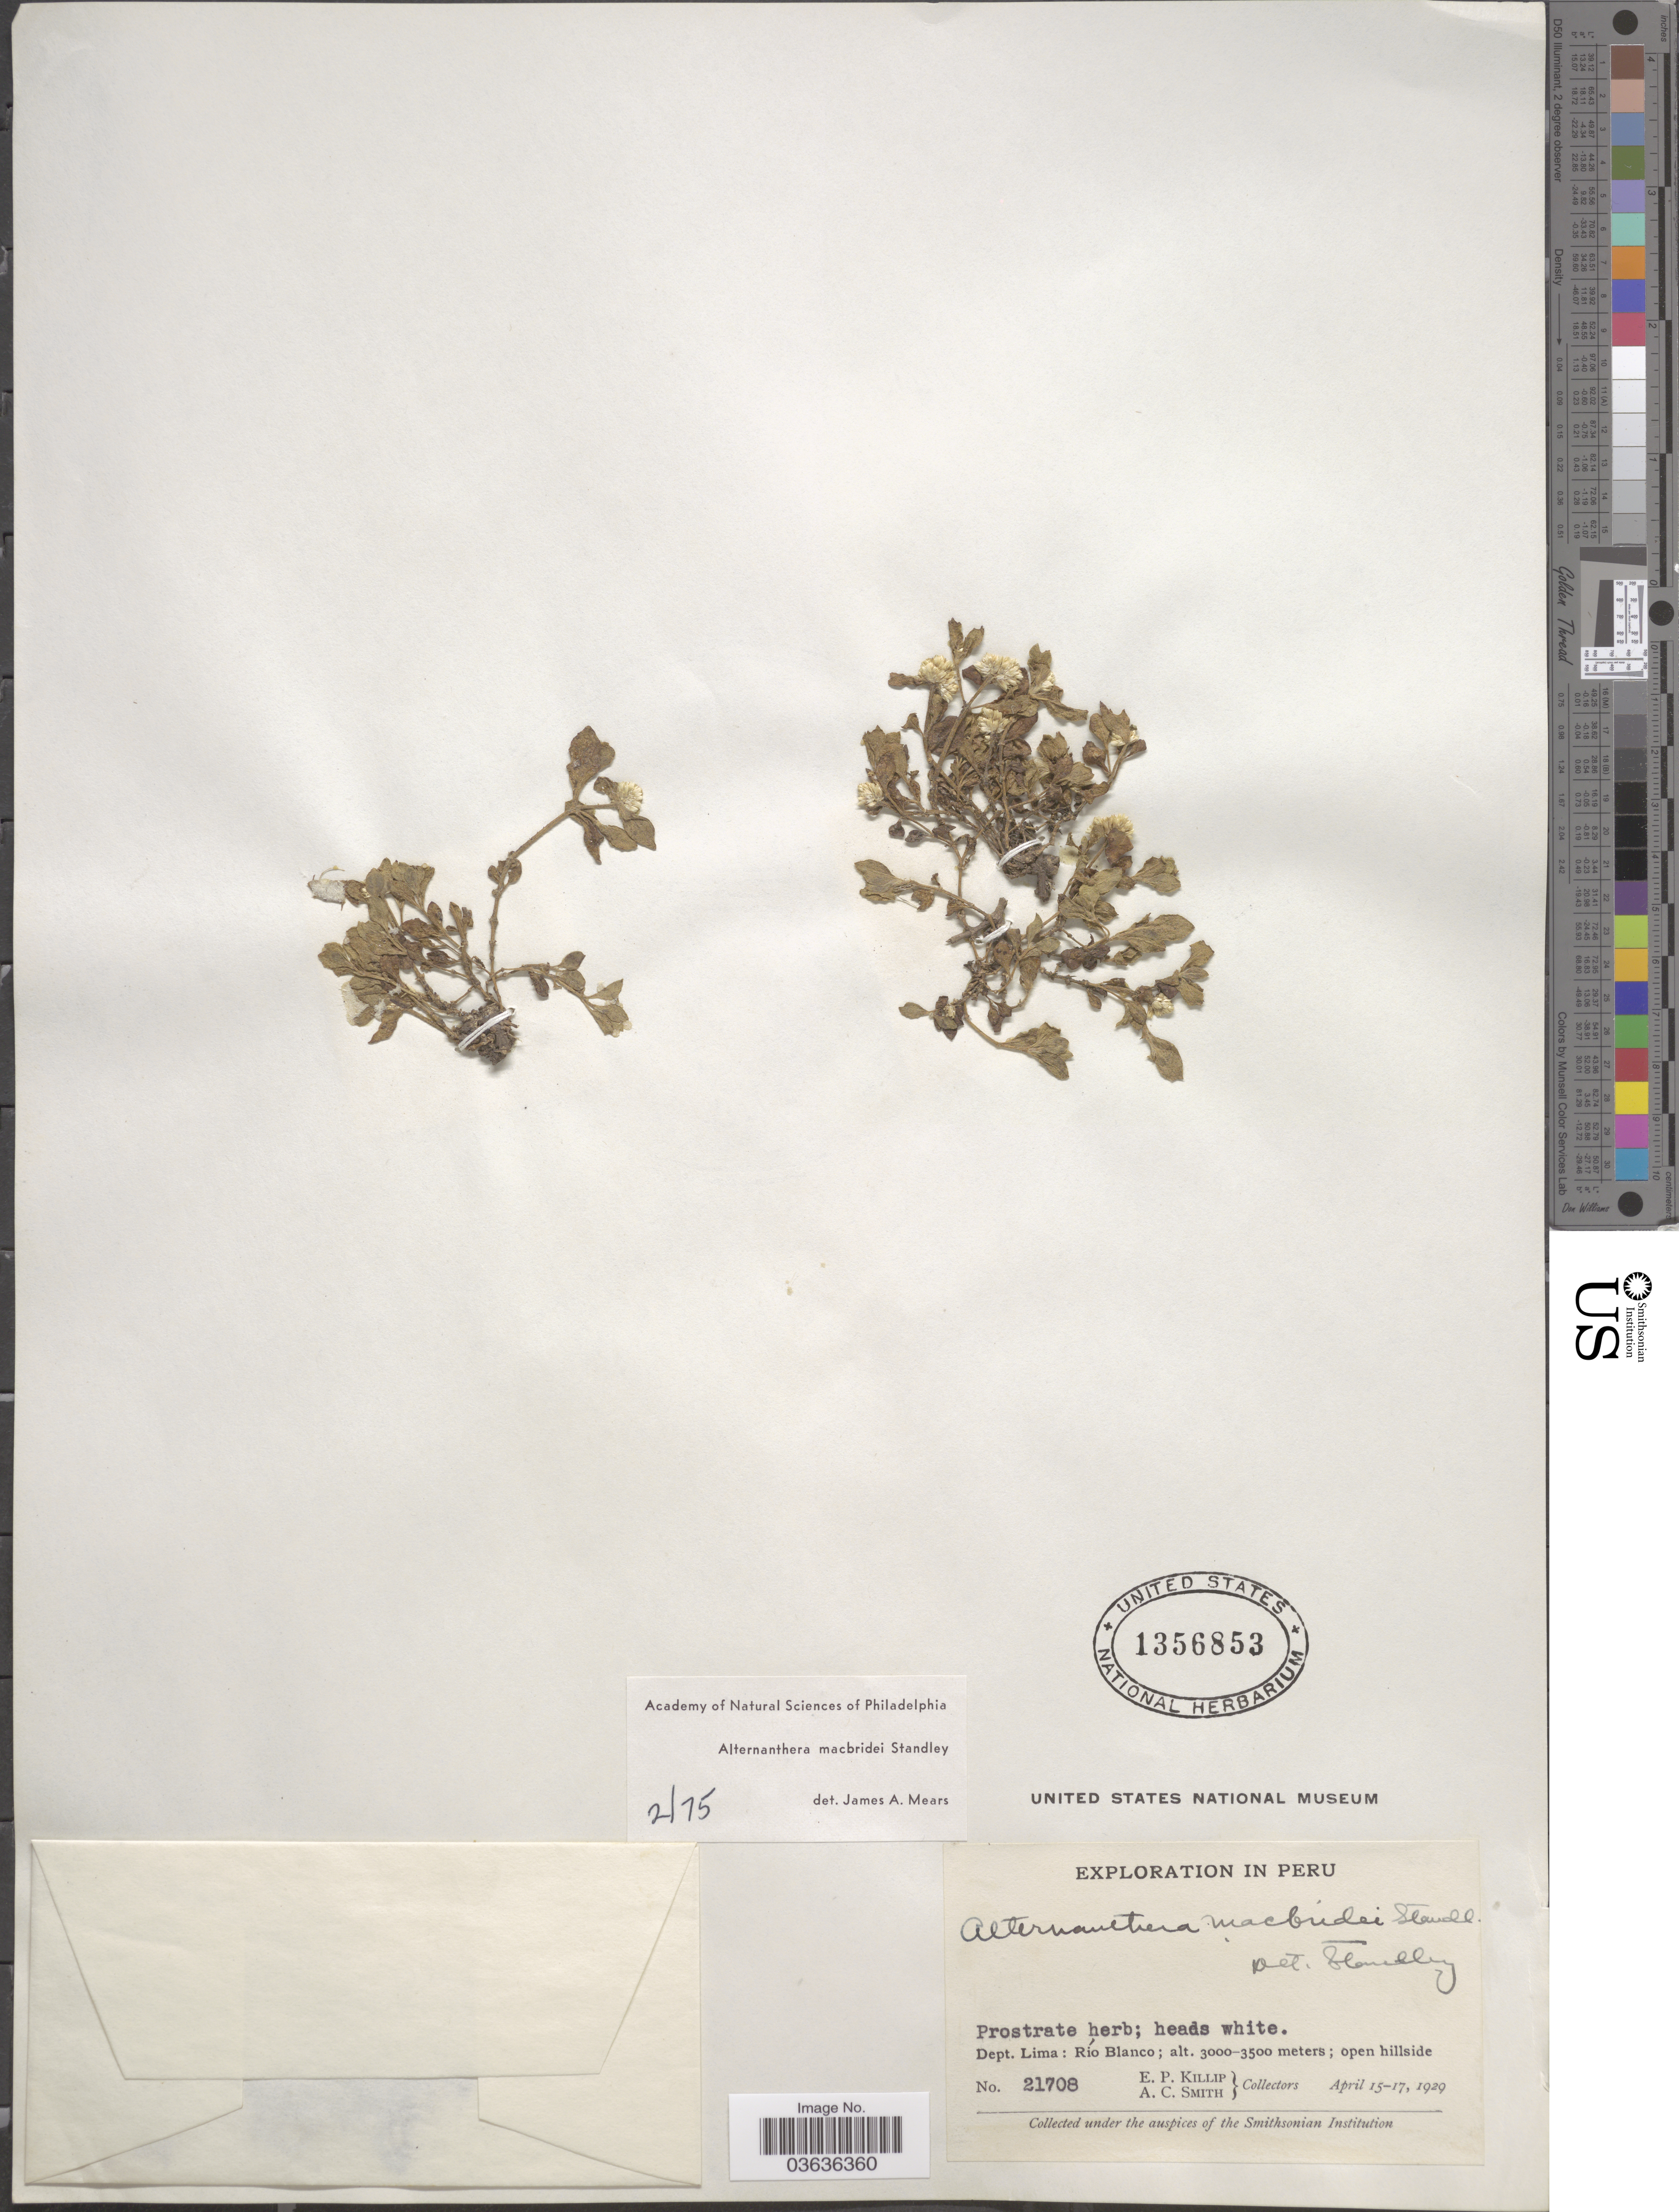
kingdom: Plantae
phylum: Tracheophyta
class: Magnoliopsida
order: Caryophyllales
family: Amaranthaceae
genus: Alternanthera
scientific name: Alternanthera macbridei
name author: Standl.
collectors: E. P. Killip & A. C. Smith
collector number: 21708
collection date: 1929-04-15/1929-04-17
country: Peru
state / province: Lima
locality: Dept. Lima: Río Blanco.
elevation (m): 3000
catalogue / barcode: US 1356853